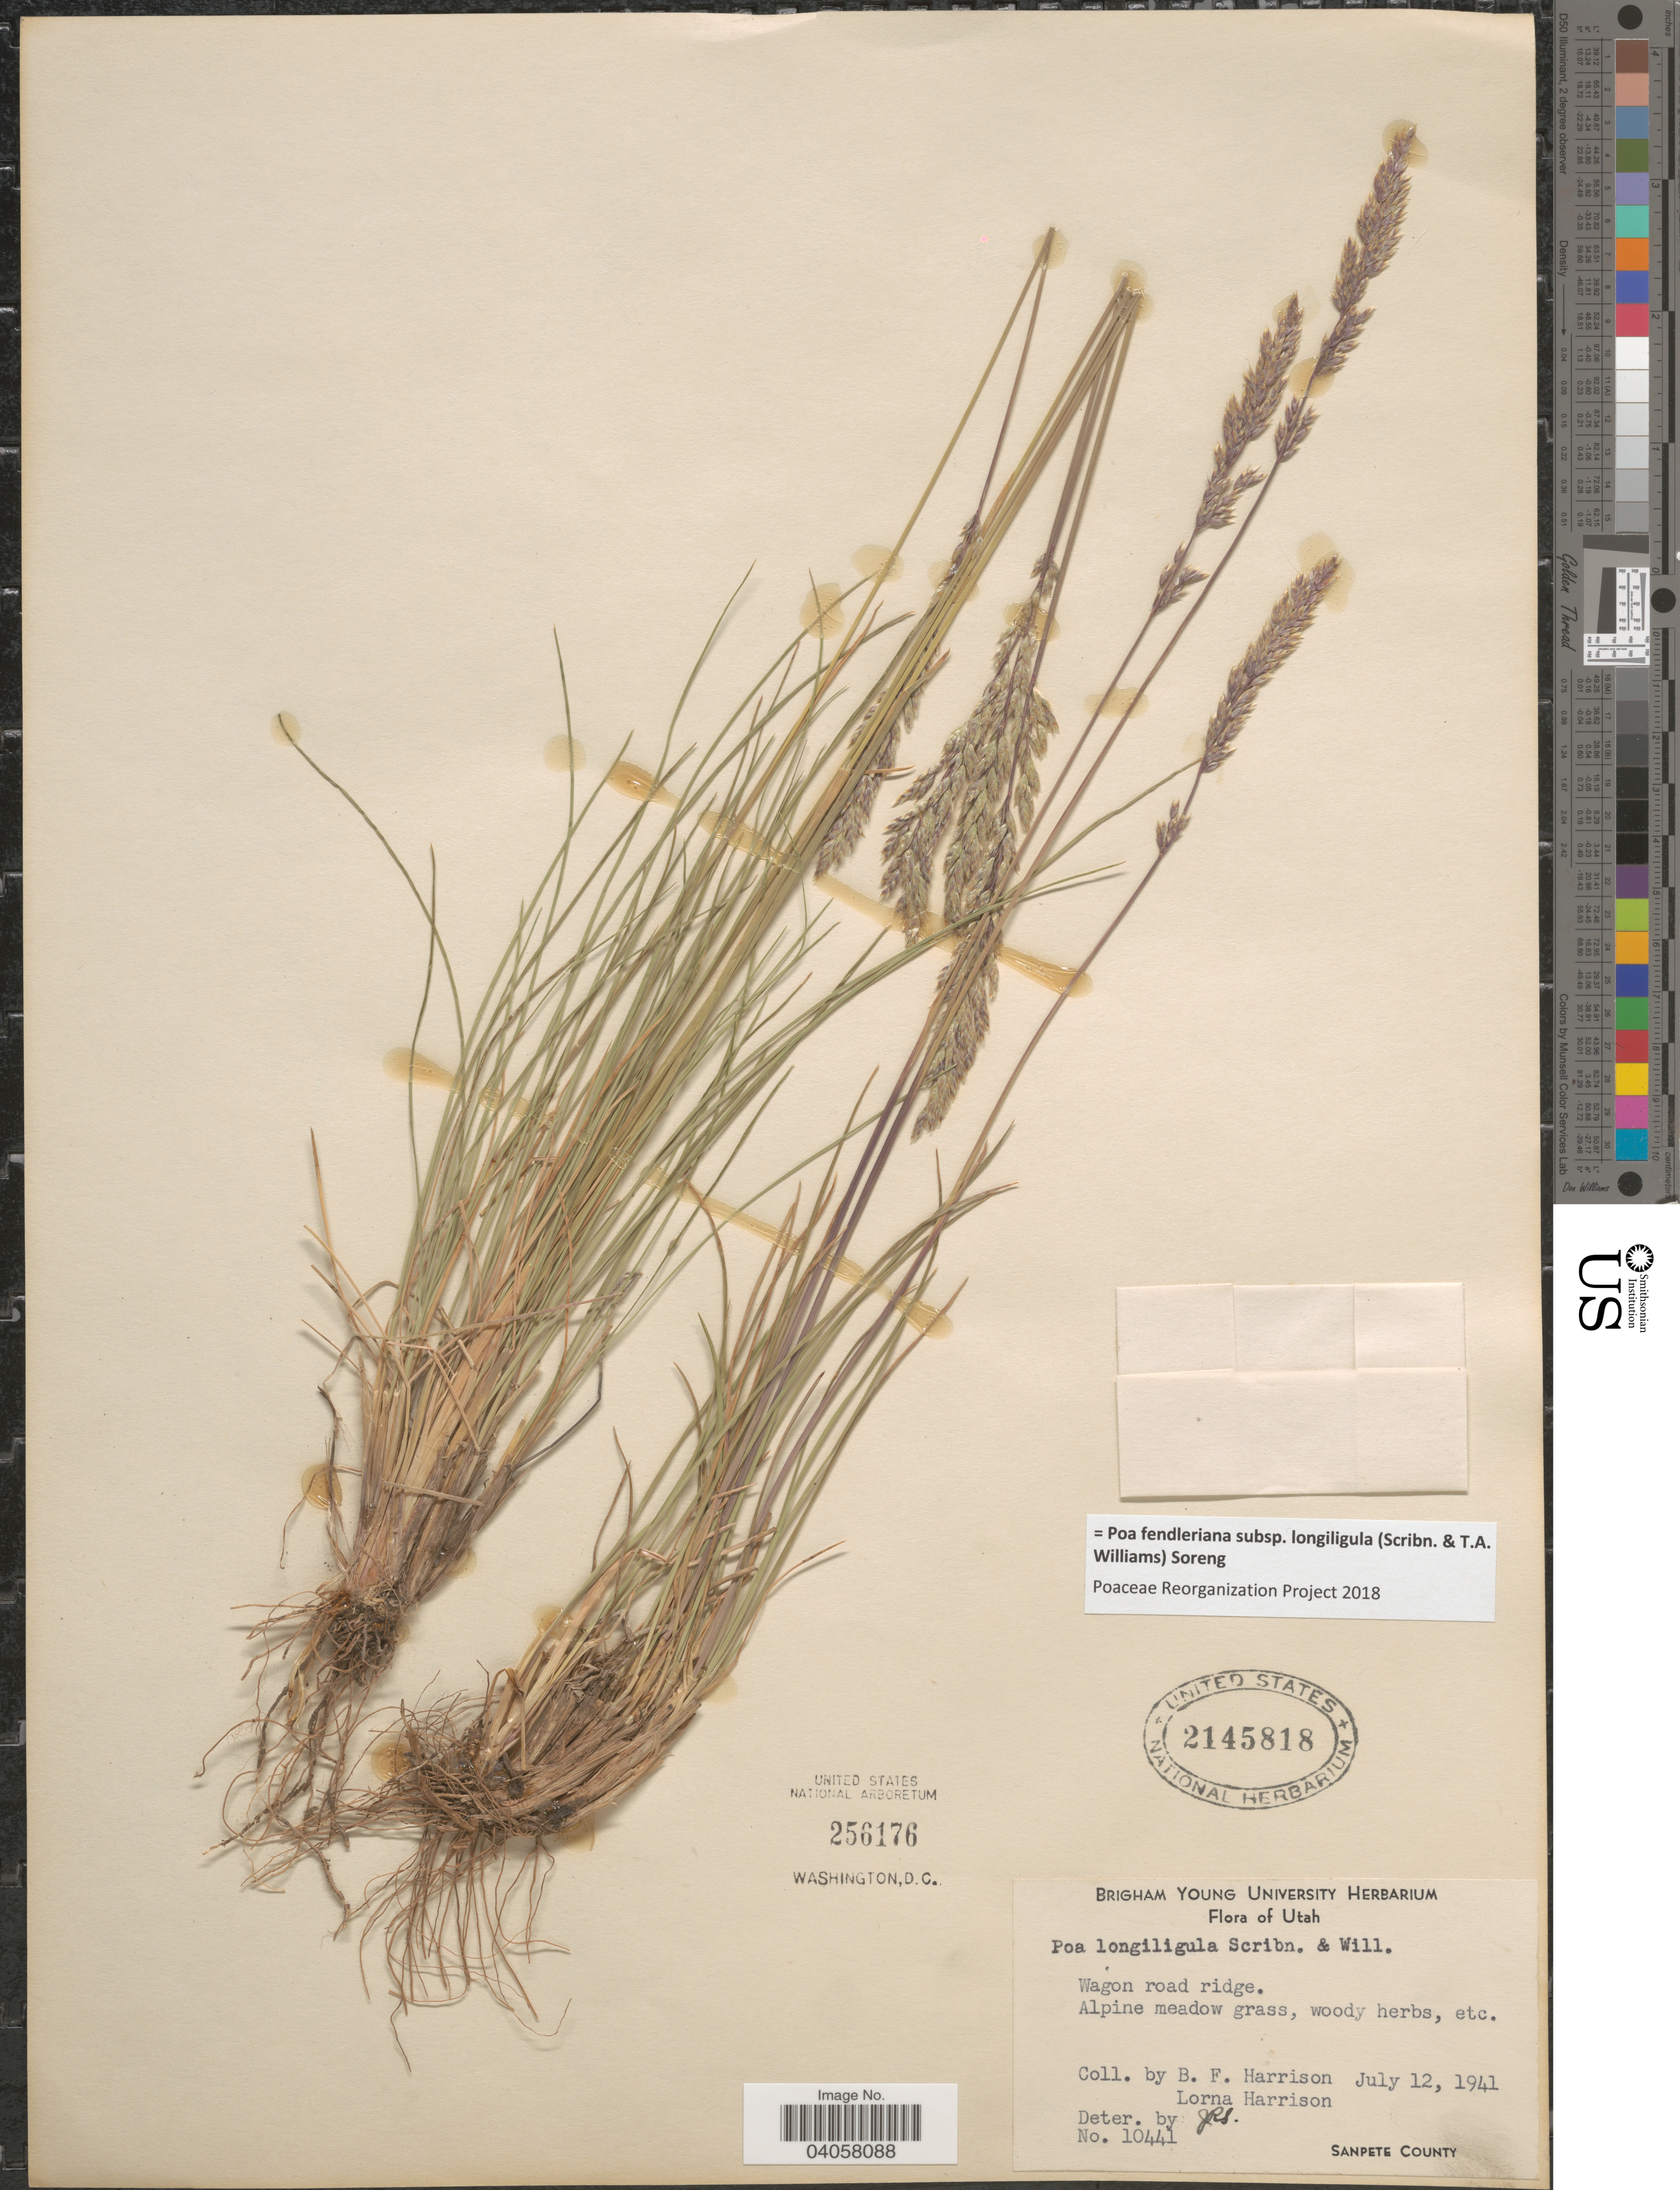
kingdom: Plantae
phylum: Tracheophyta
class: Liliopsida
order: Poales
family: Poaceae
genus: Poa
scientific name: Poa fendleriana subsp. longiligula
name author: (Scribn. & T.A. Williams) Soreng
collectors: B. F. Harrison & L. Harrison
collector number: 10441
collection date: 1941-07-12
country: United States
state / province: Utah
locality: Wagon road ridge. Sanpete County.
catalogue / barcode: US 2145818